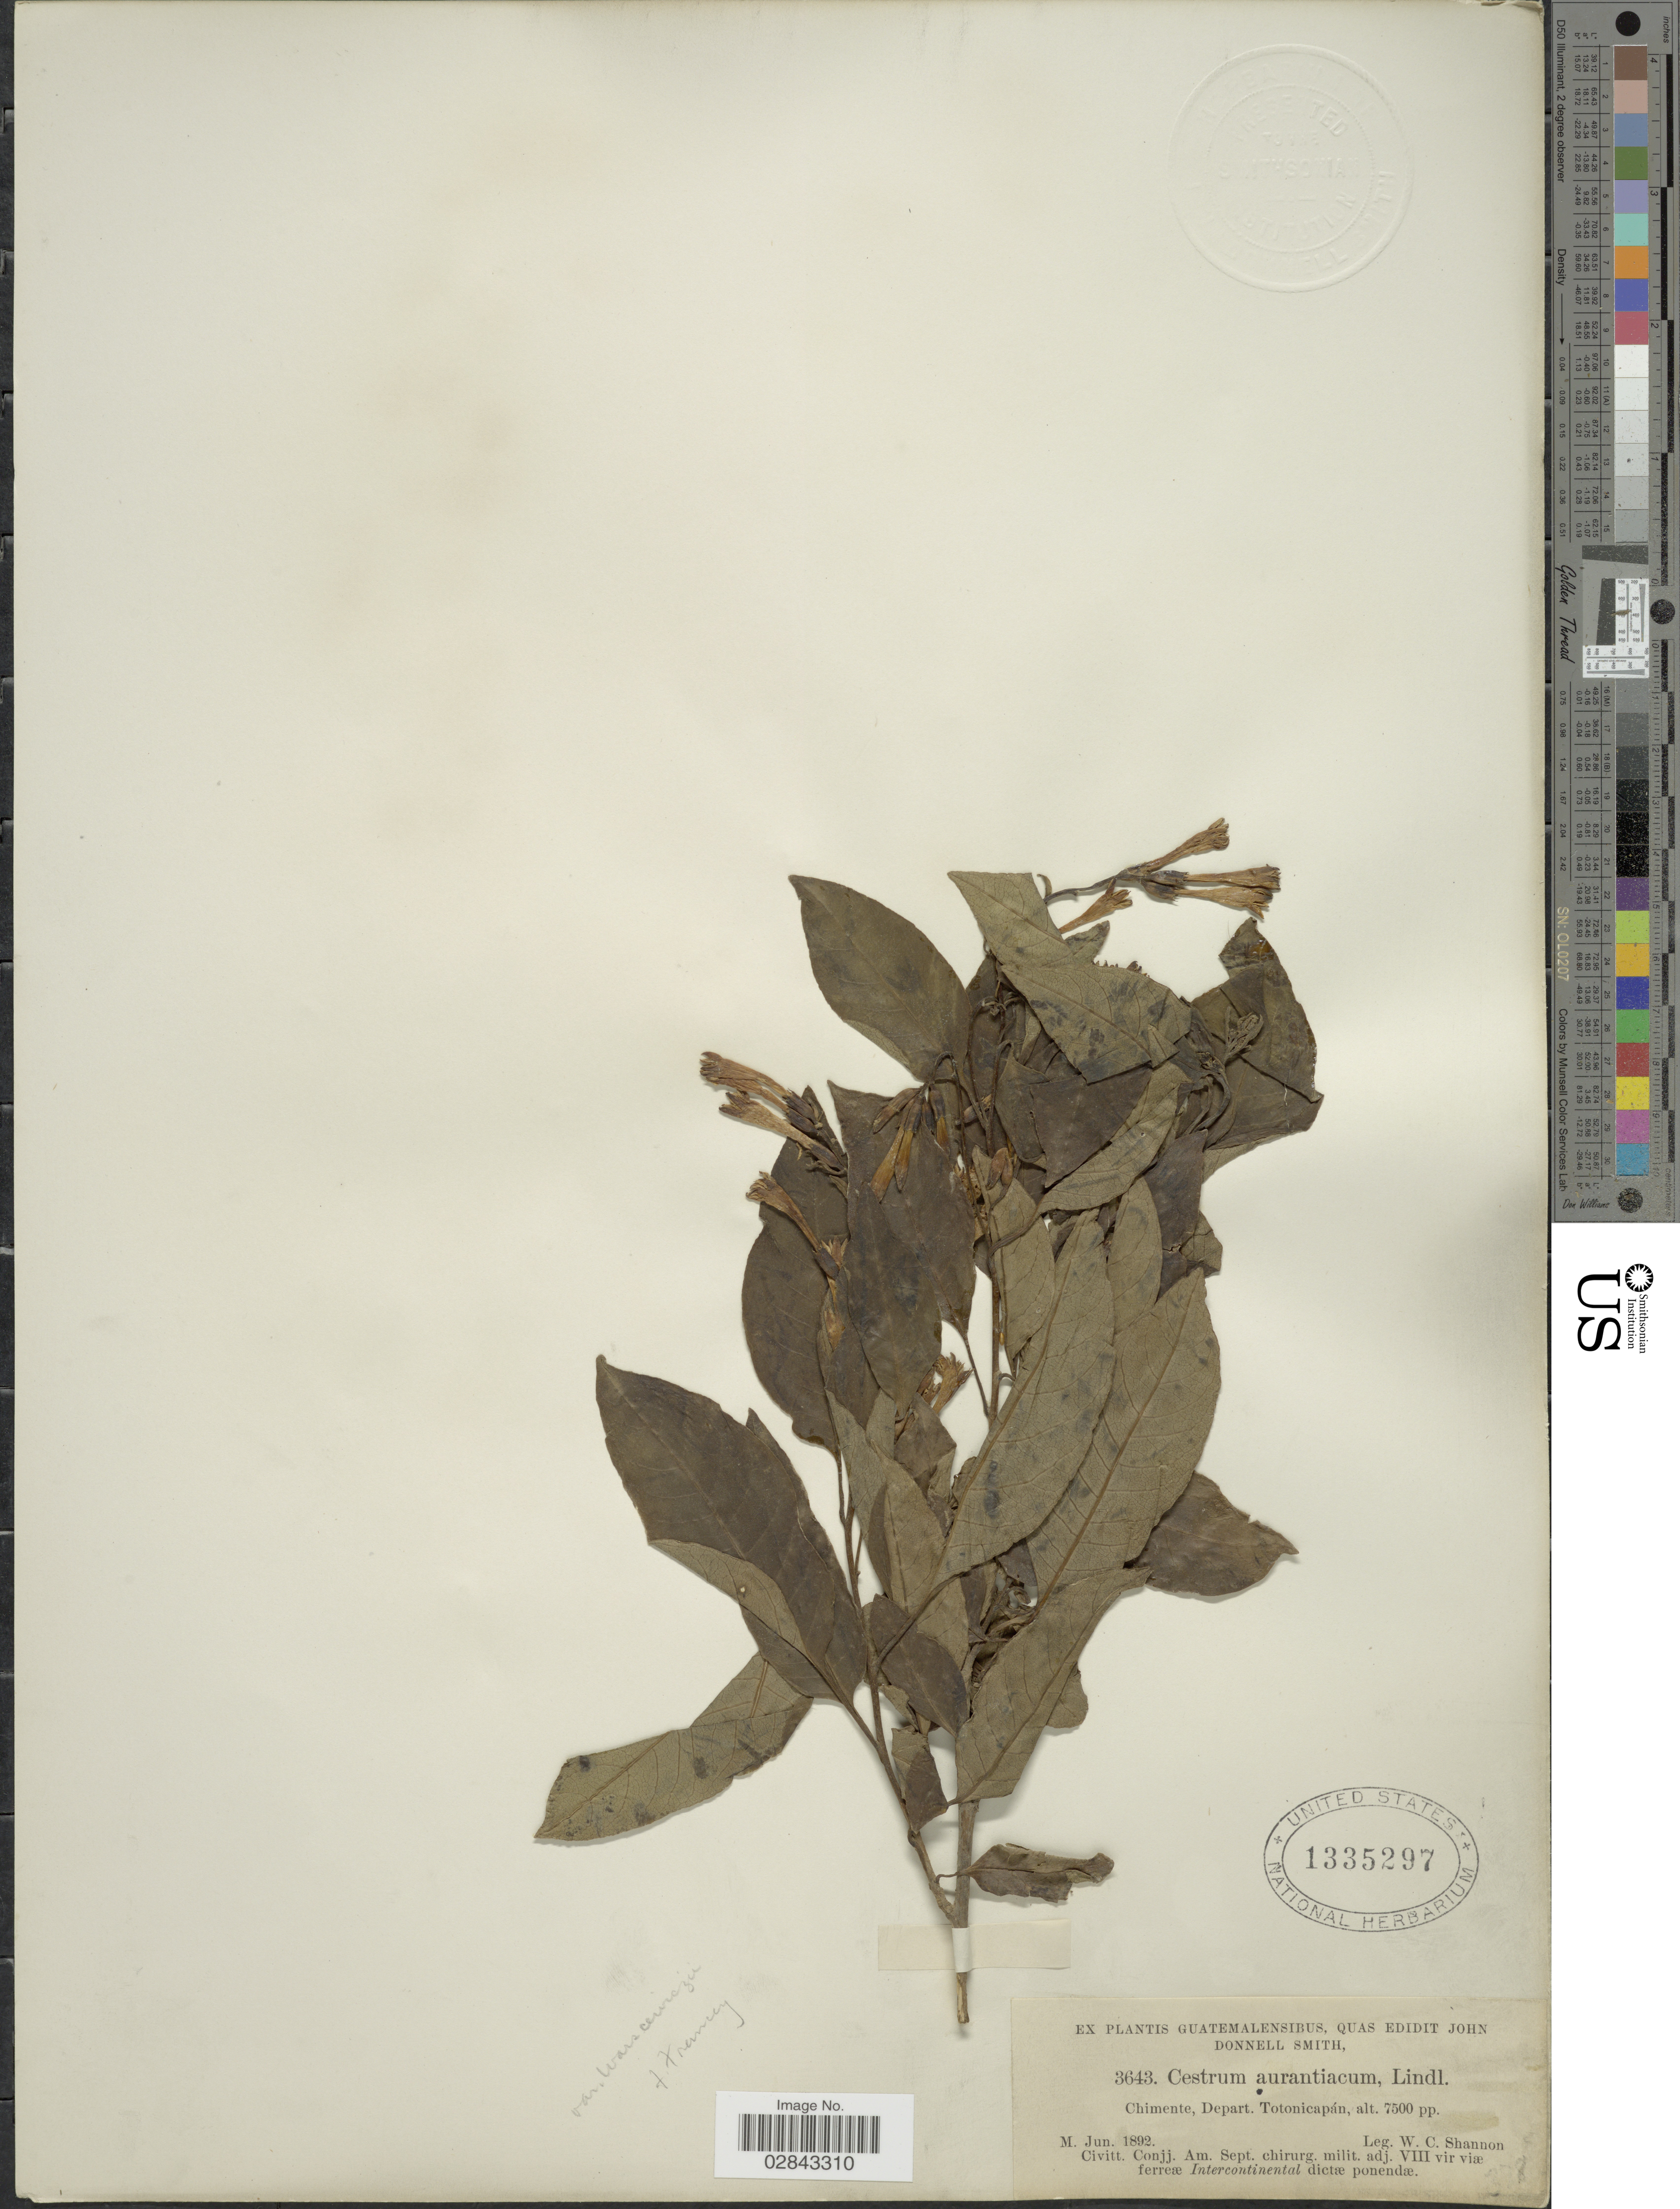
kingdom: Plantae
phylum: Tracheophyta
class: Magnoliopsida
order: Solanales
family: Solanaceae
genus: Cestrum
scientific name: Cestrum aurantiacum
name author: Lindley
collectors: W. C. Shannon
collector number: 3643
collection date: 1892-06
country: Guatemala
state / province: Totonicapan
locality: Chimente, Depart. Totonicapán.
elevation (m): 2286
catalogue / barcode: US 1335297